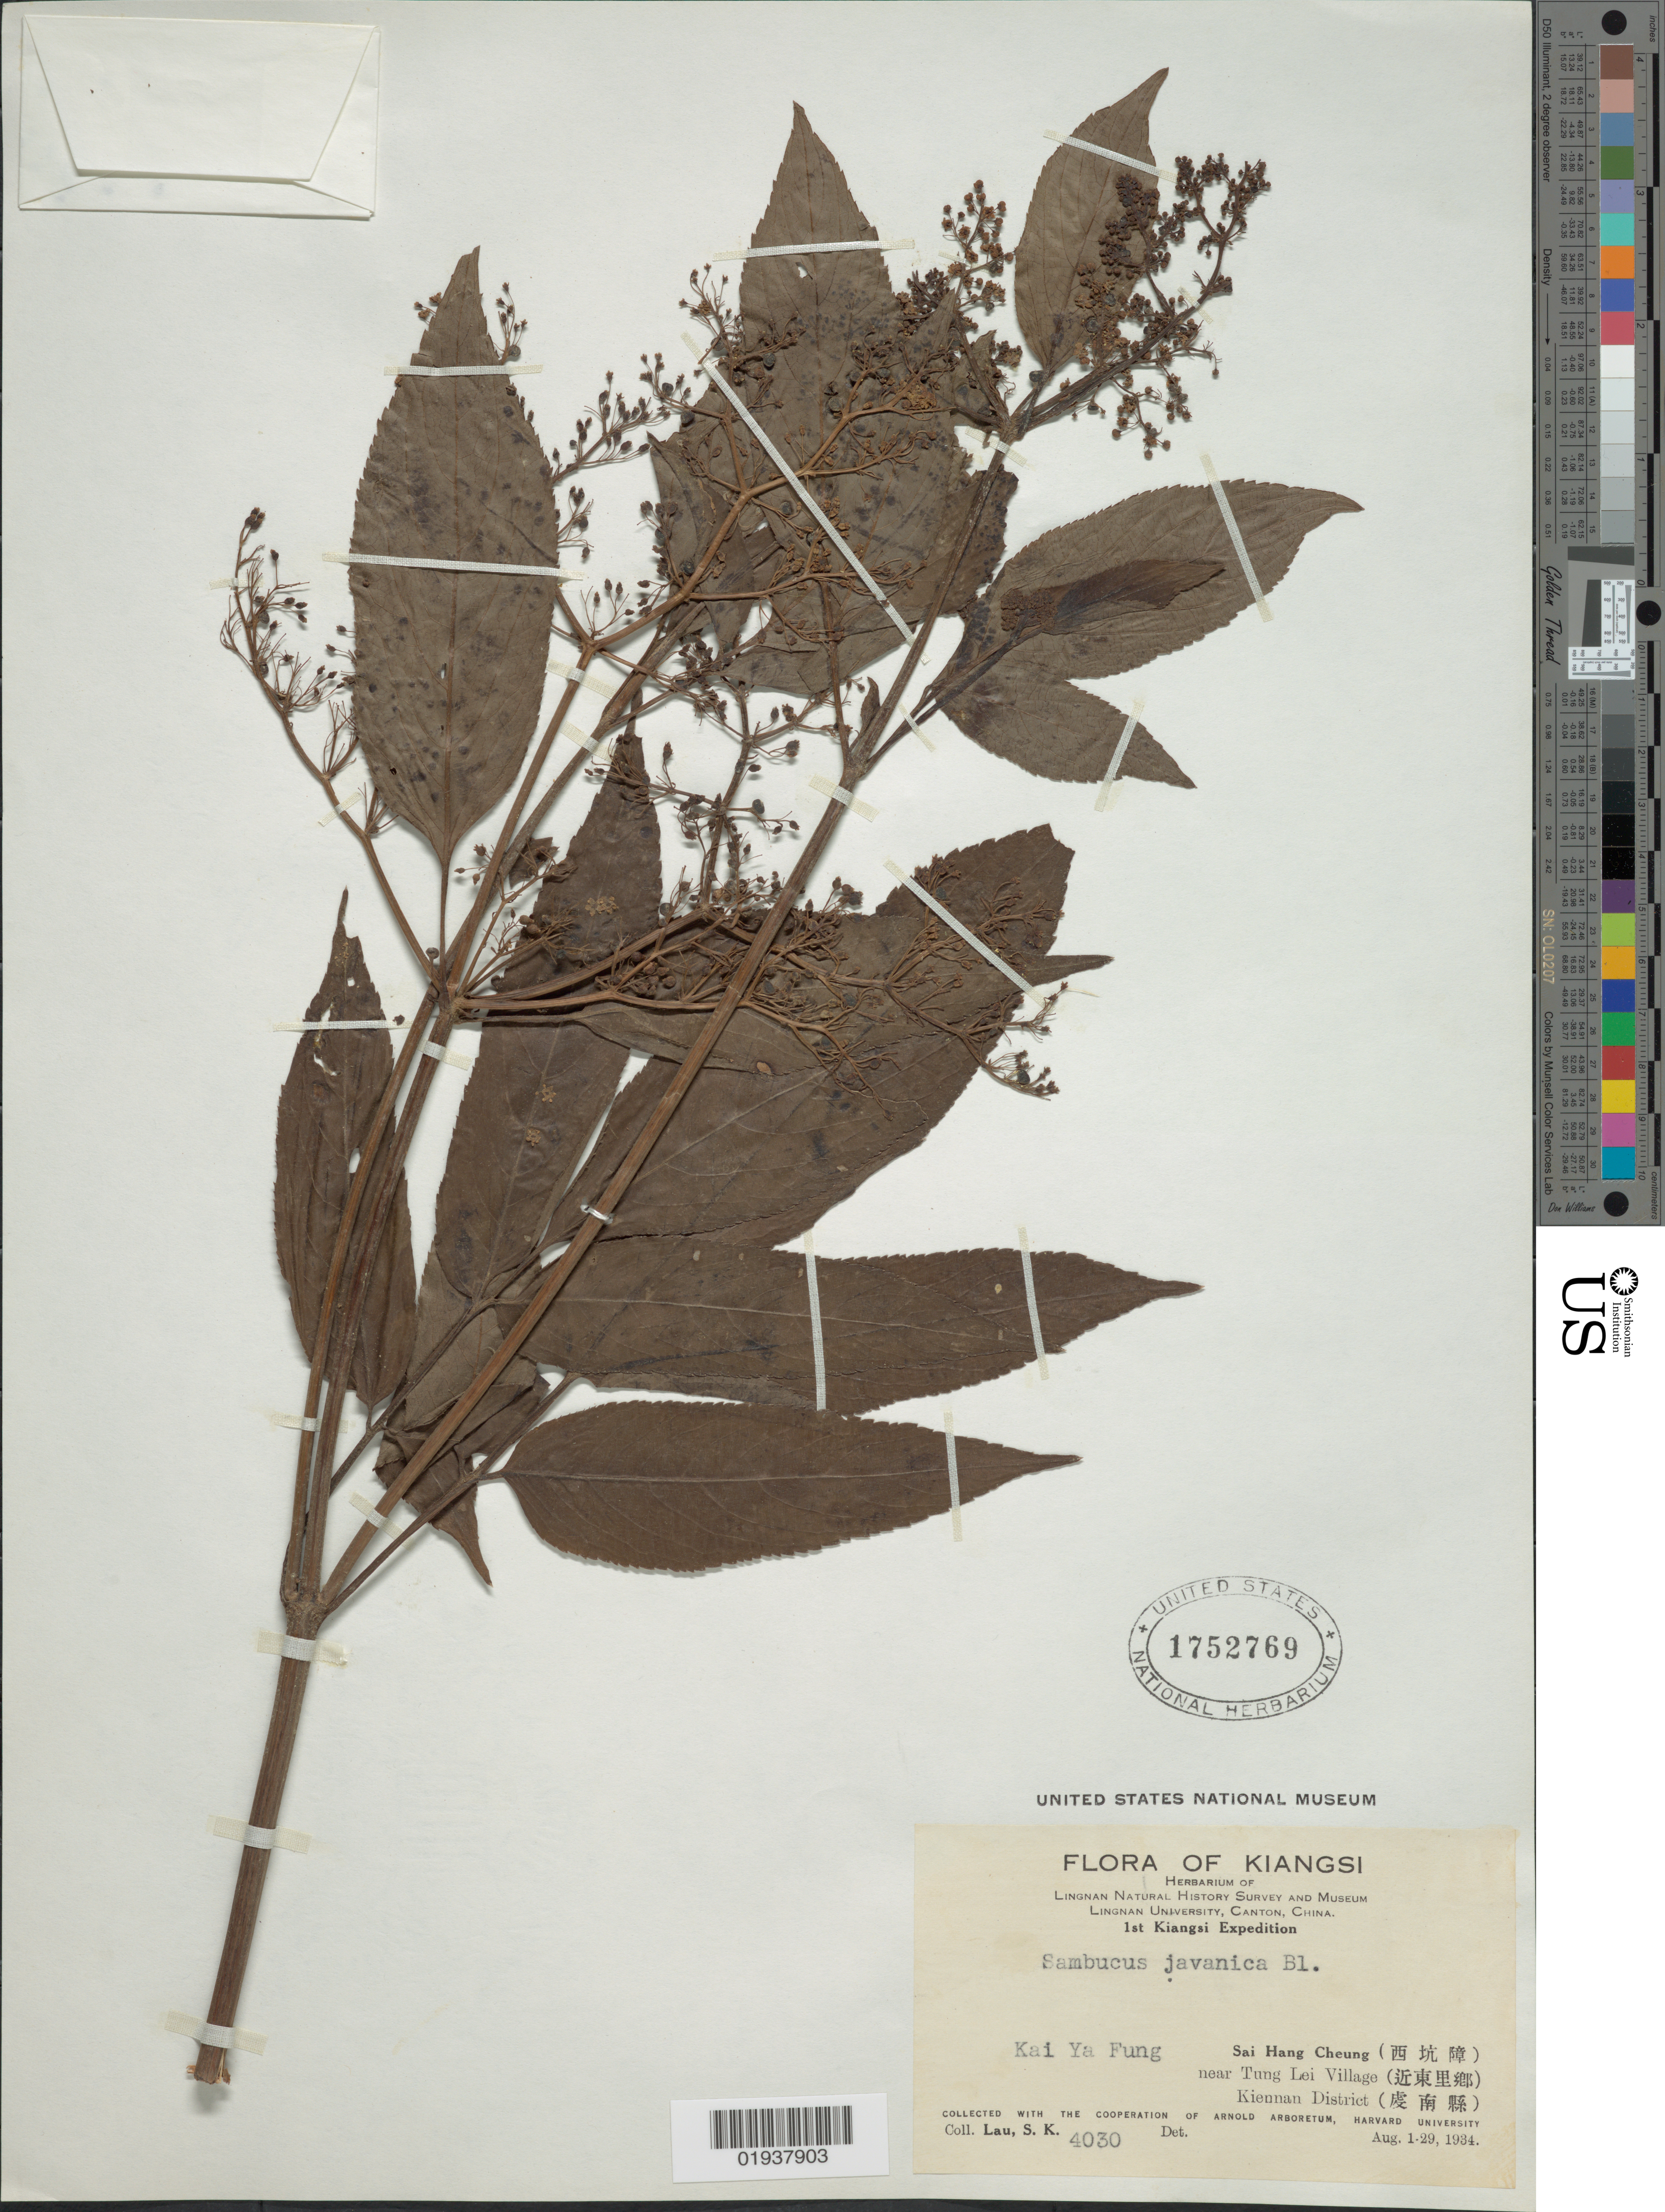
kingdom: Plantae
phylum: Tracheophyta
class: Magnoliopsida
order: Dipsacales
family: Viburnaceae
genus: Sambucus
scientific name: Sambucus javanica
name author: Blume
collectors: S. K. Lau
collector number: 4030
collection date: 1934-08-01/1934-08-29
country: China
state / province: Jiangxi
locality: Kiangsi. Kai Ya Fung. Sai Hang Cheung (X) near Tung Lei Village (X). Kiennan District (X).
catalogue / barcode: US 1752769